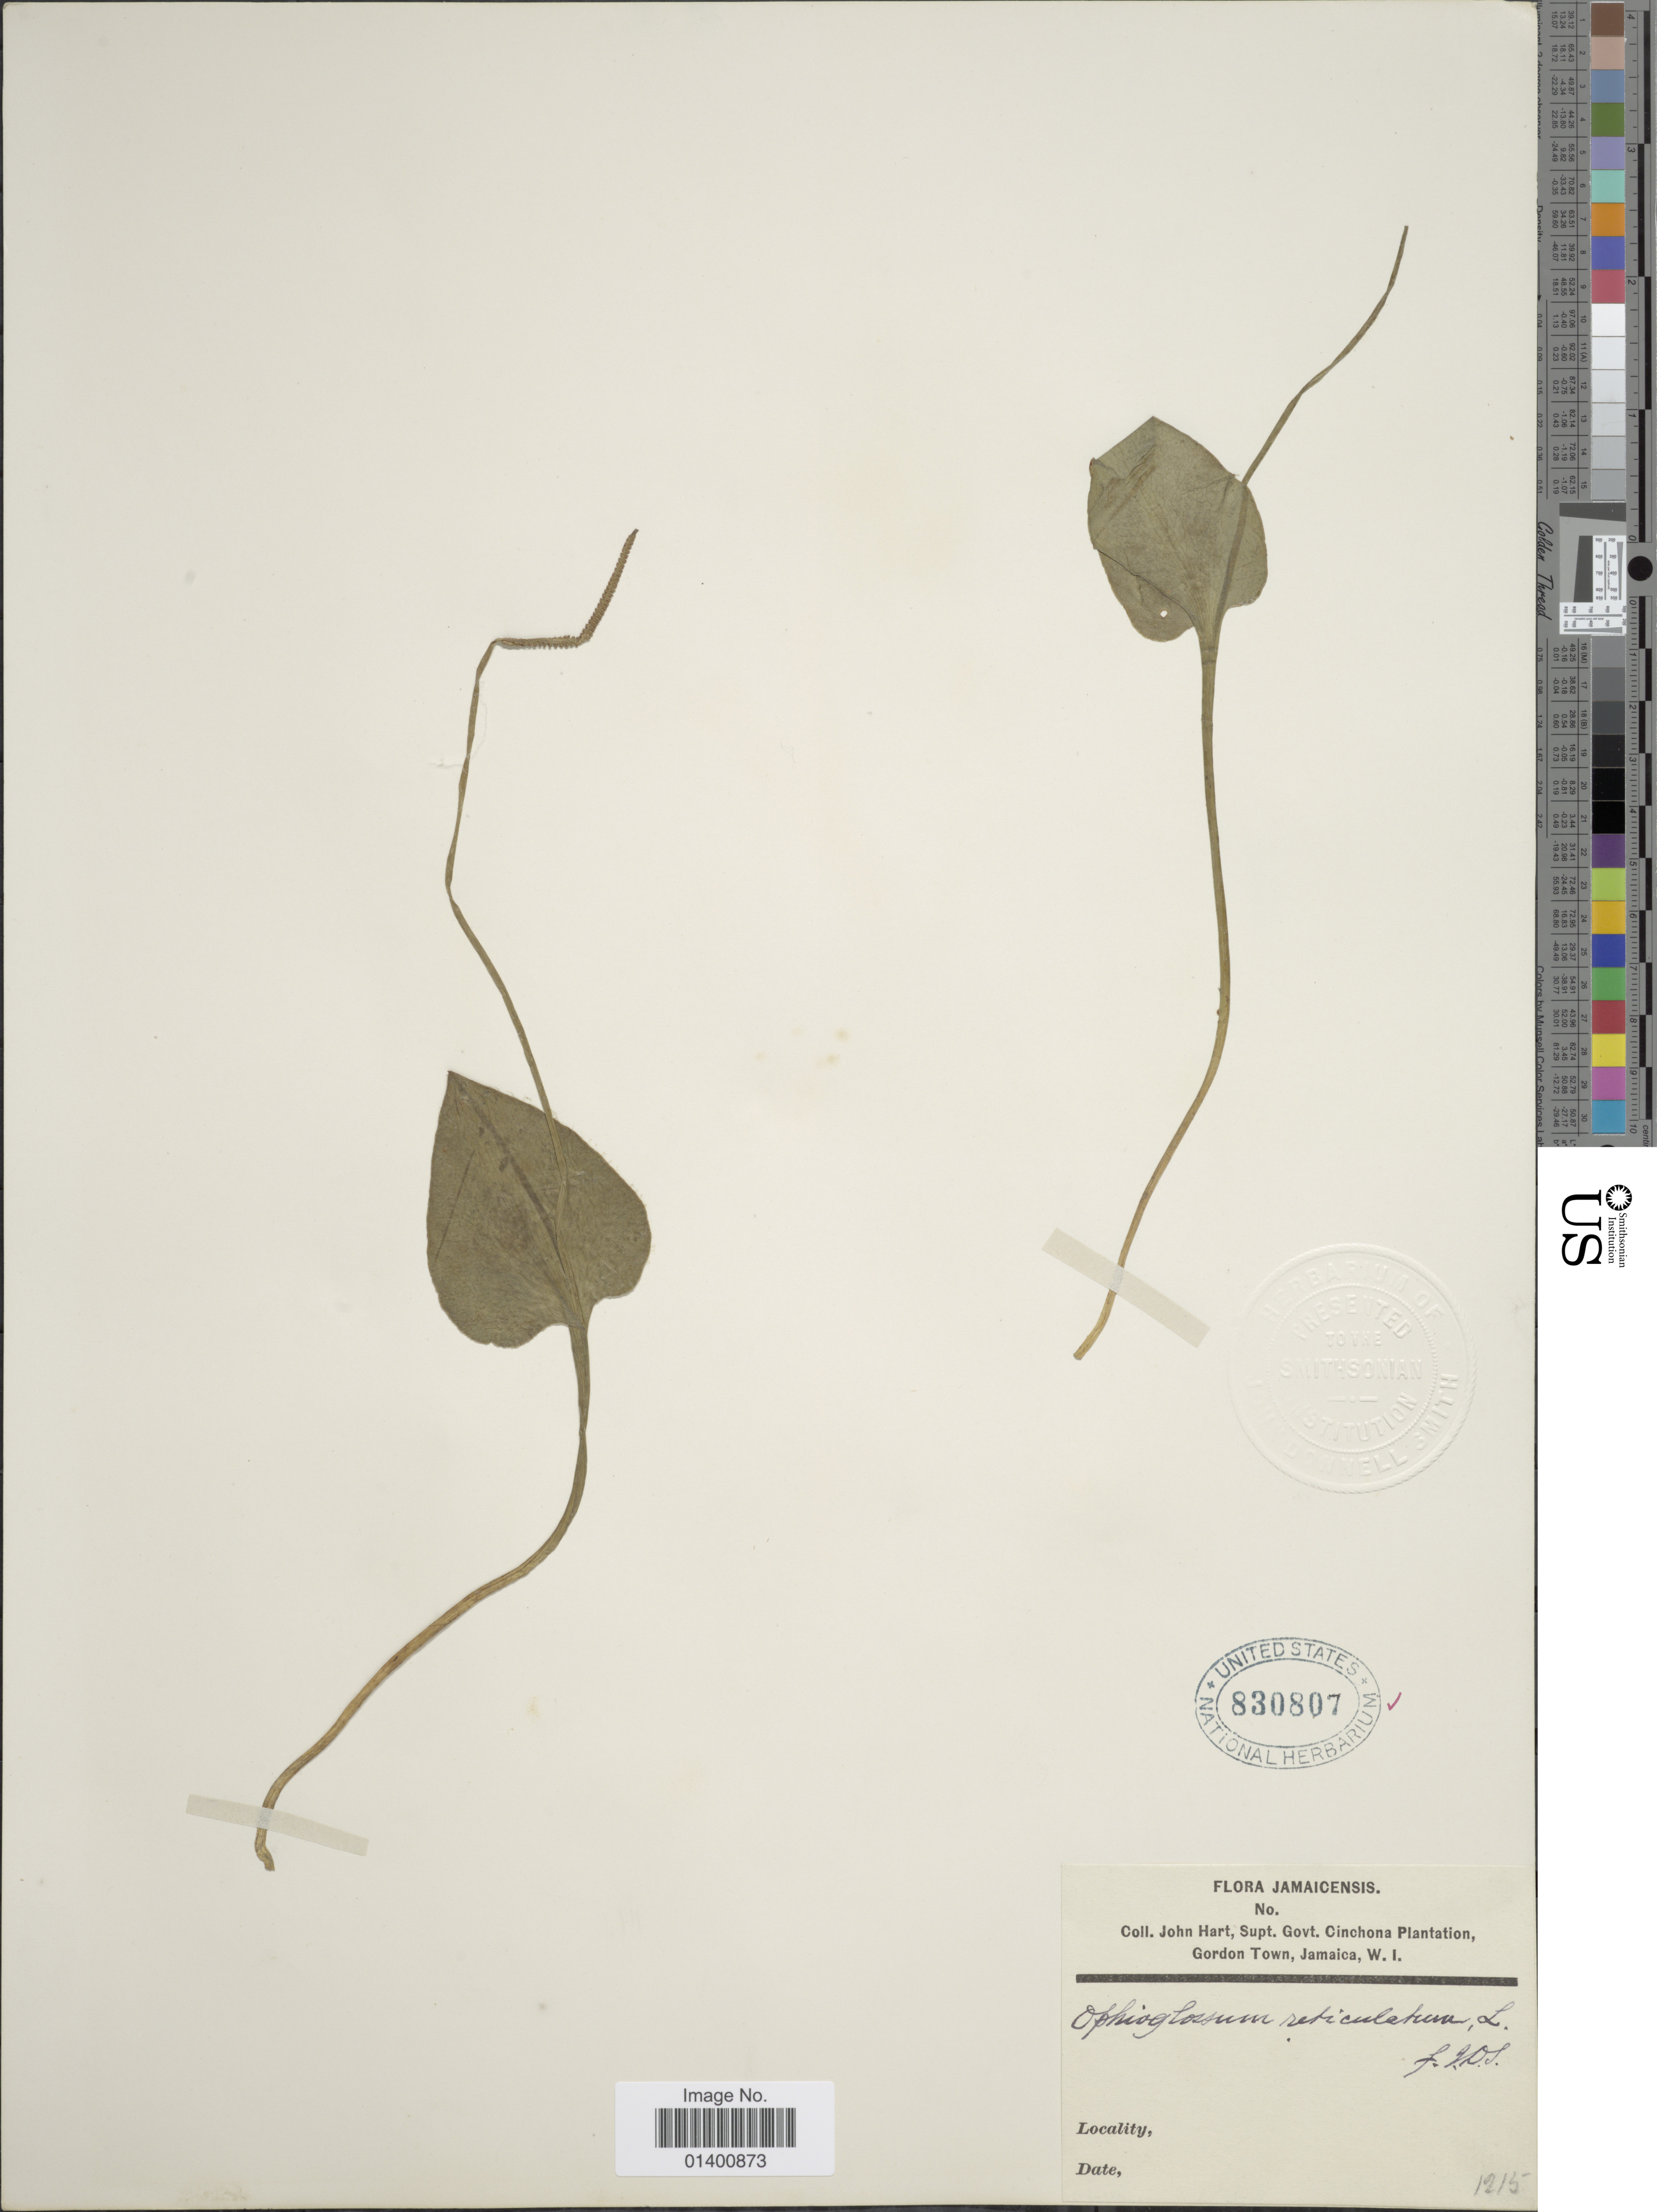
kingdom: Plantae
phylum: Tracheophyta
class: Polypodiopsida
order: Ophioglossales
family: Ophioglossaceae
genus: Ophioglossum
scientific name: Ophioglossum reticulatum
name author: L.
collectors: J. H. Hart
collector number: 1215 ?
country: Jamaica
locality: Gordon Town, W.I.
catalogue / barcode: US 830807